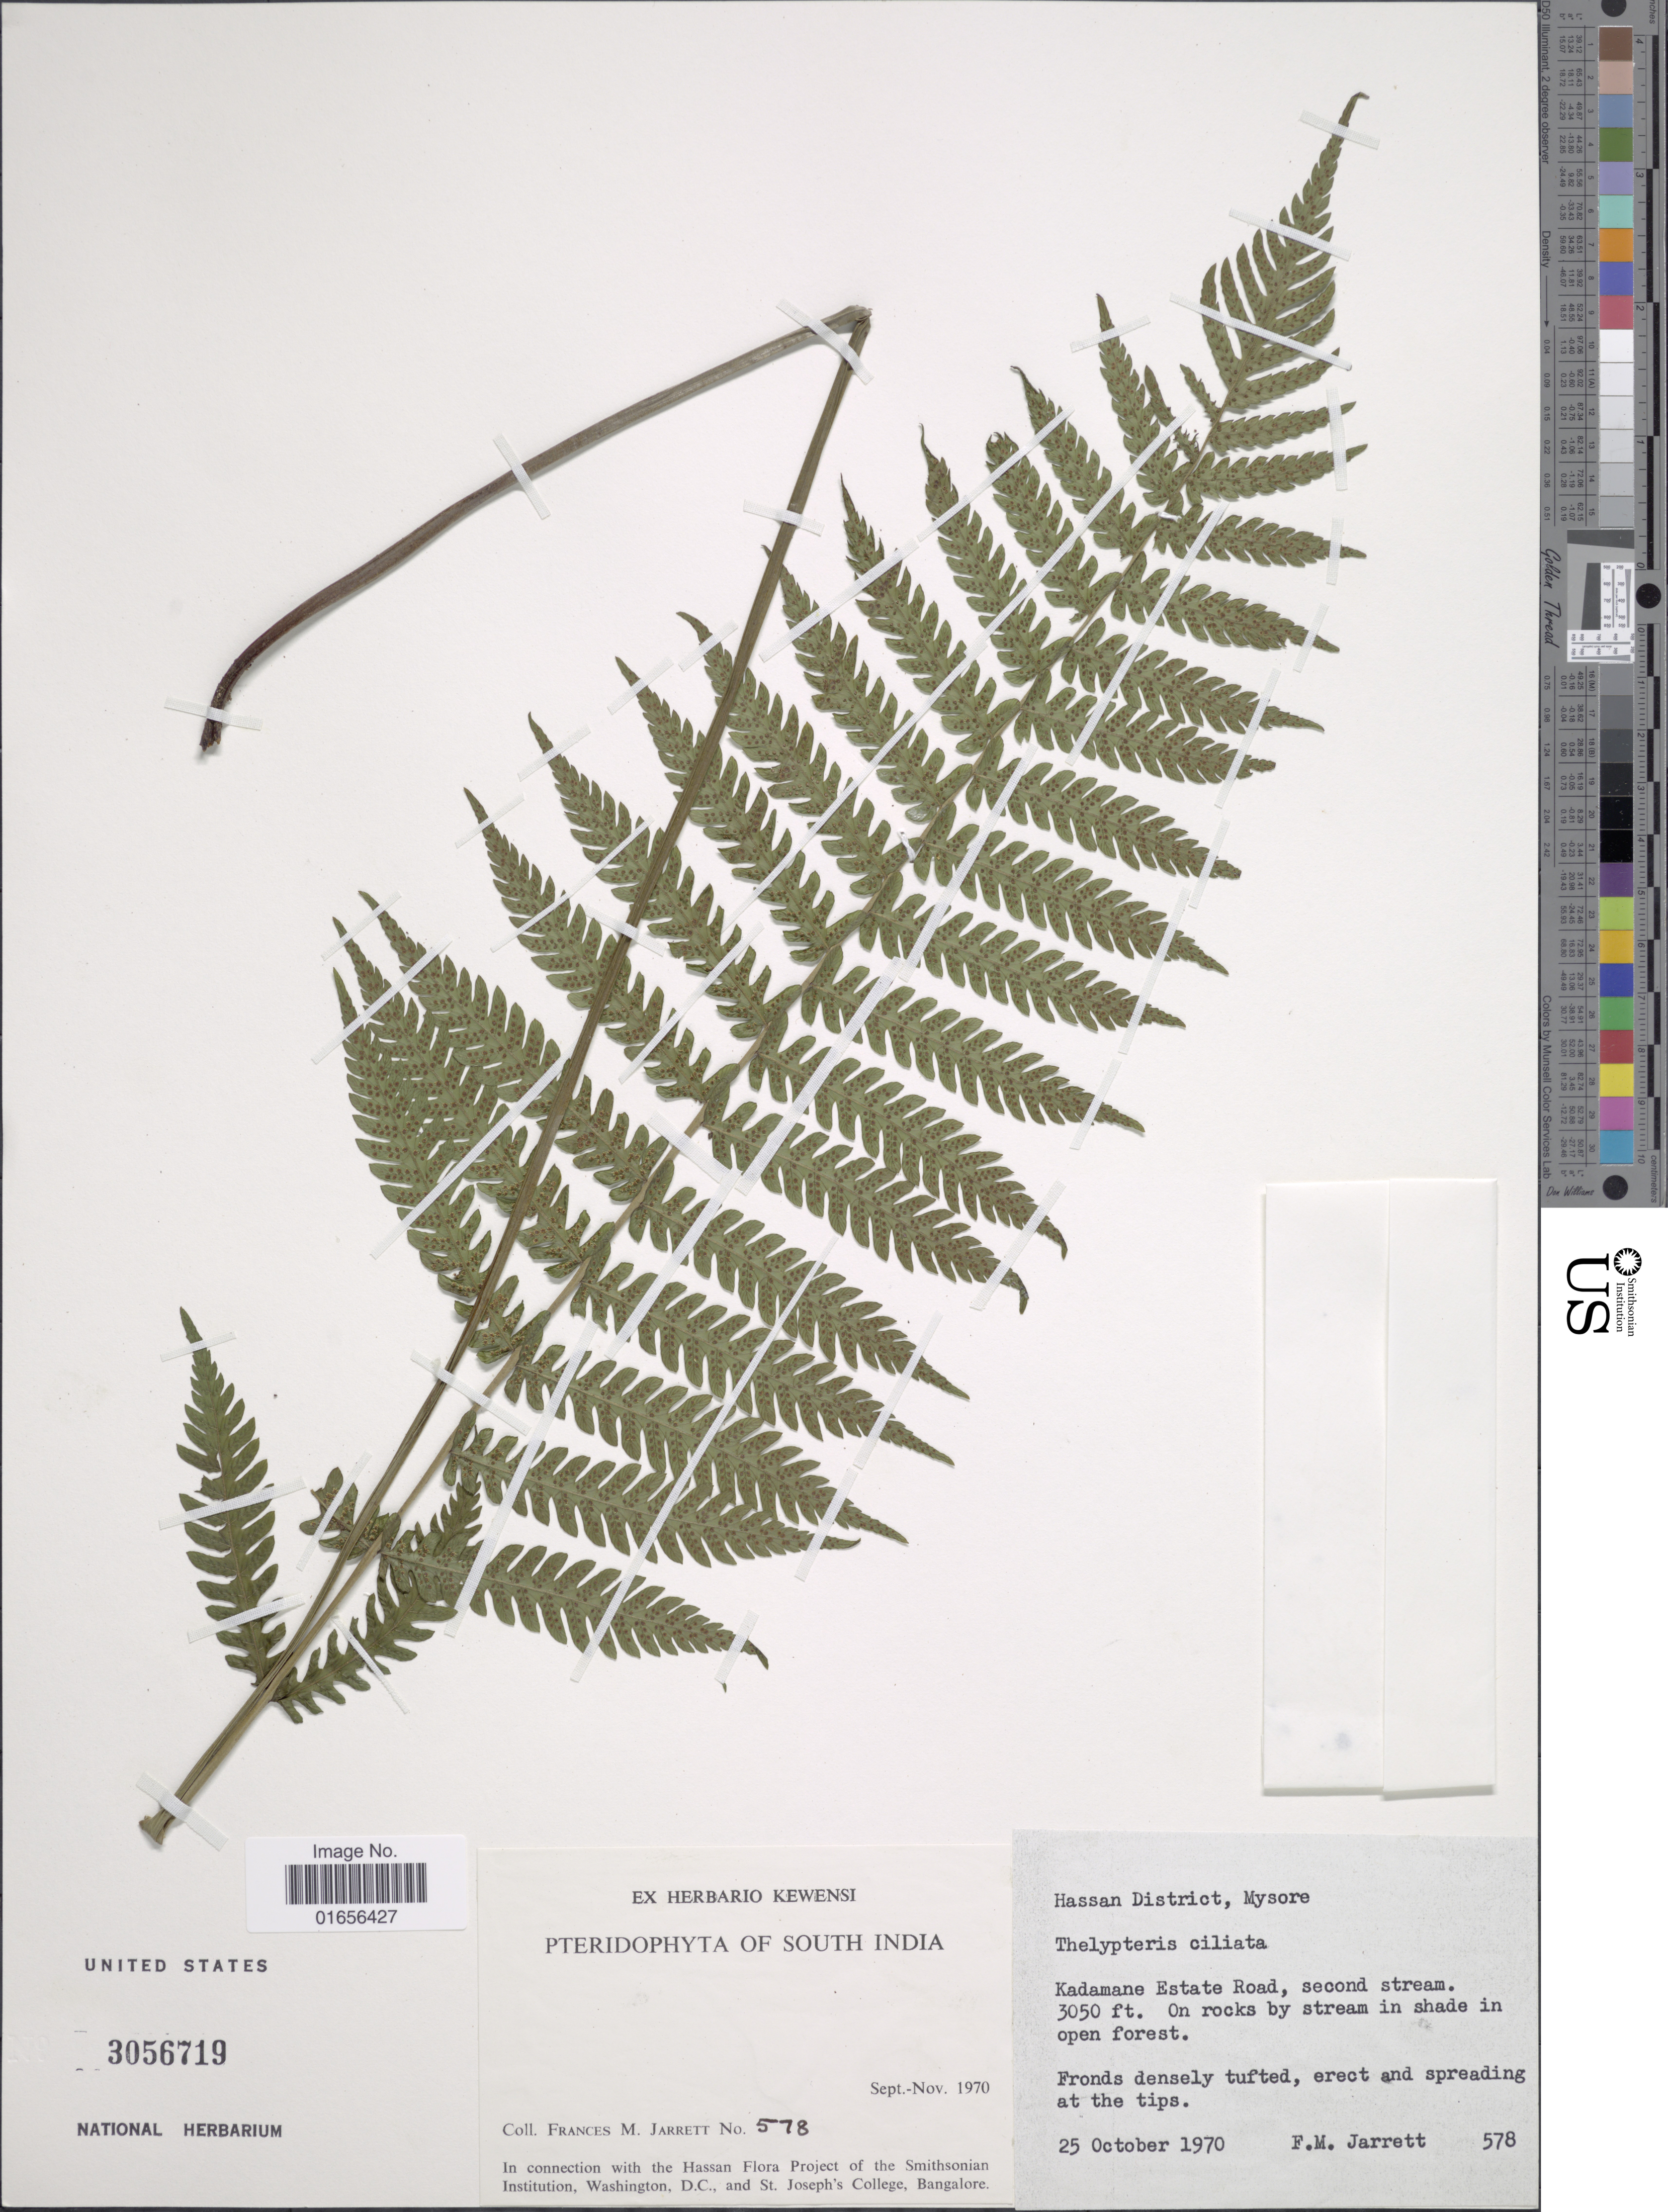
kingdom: Plantae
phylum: Tracheophyta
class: Polypodiopsida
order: Polypodiales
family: Thelypteridaceae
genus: Trigonospora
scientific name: Trigonospora ciliata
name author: (Benth.) Holttum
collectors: F. M. Jarrett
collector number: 578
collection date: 1970-10-25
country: India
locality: South India, Hassan District, Mysore, Kadamane Estate Road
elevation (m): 930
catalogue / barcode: US 3056719